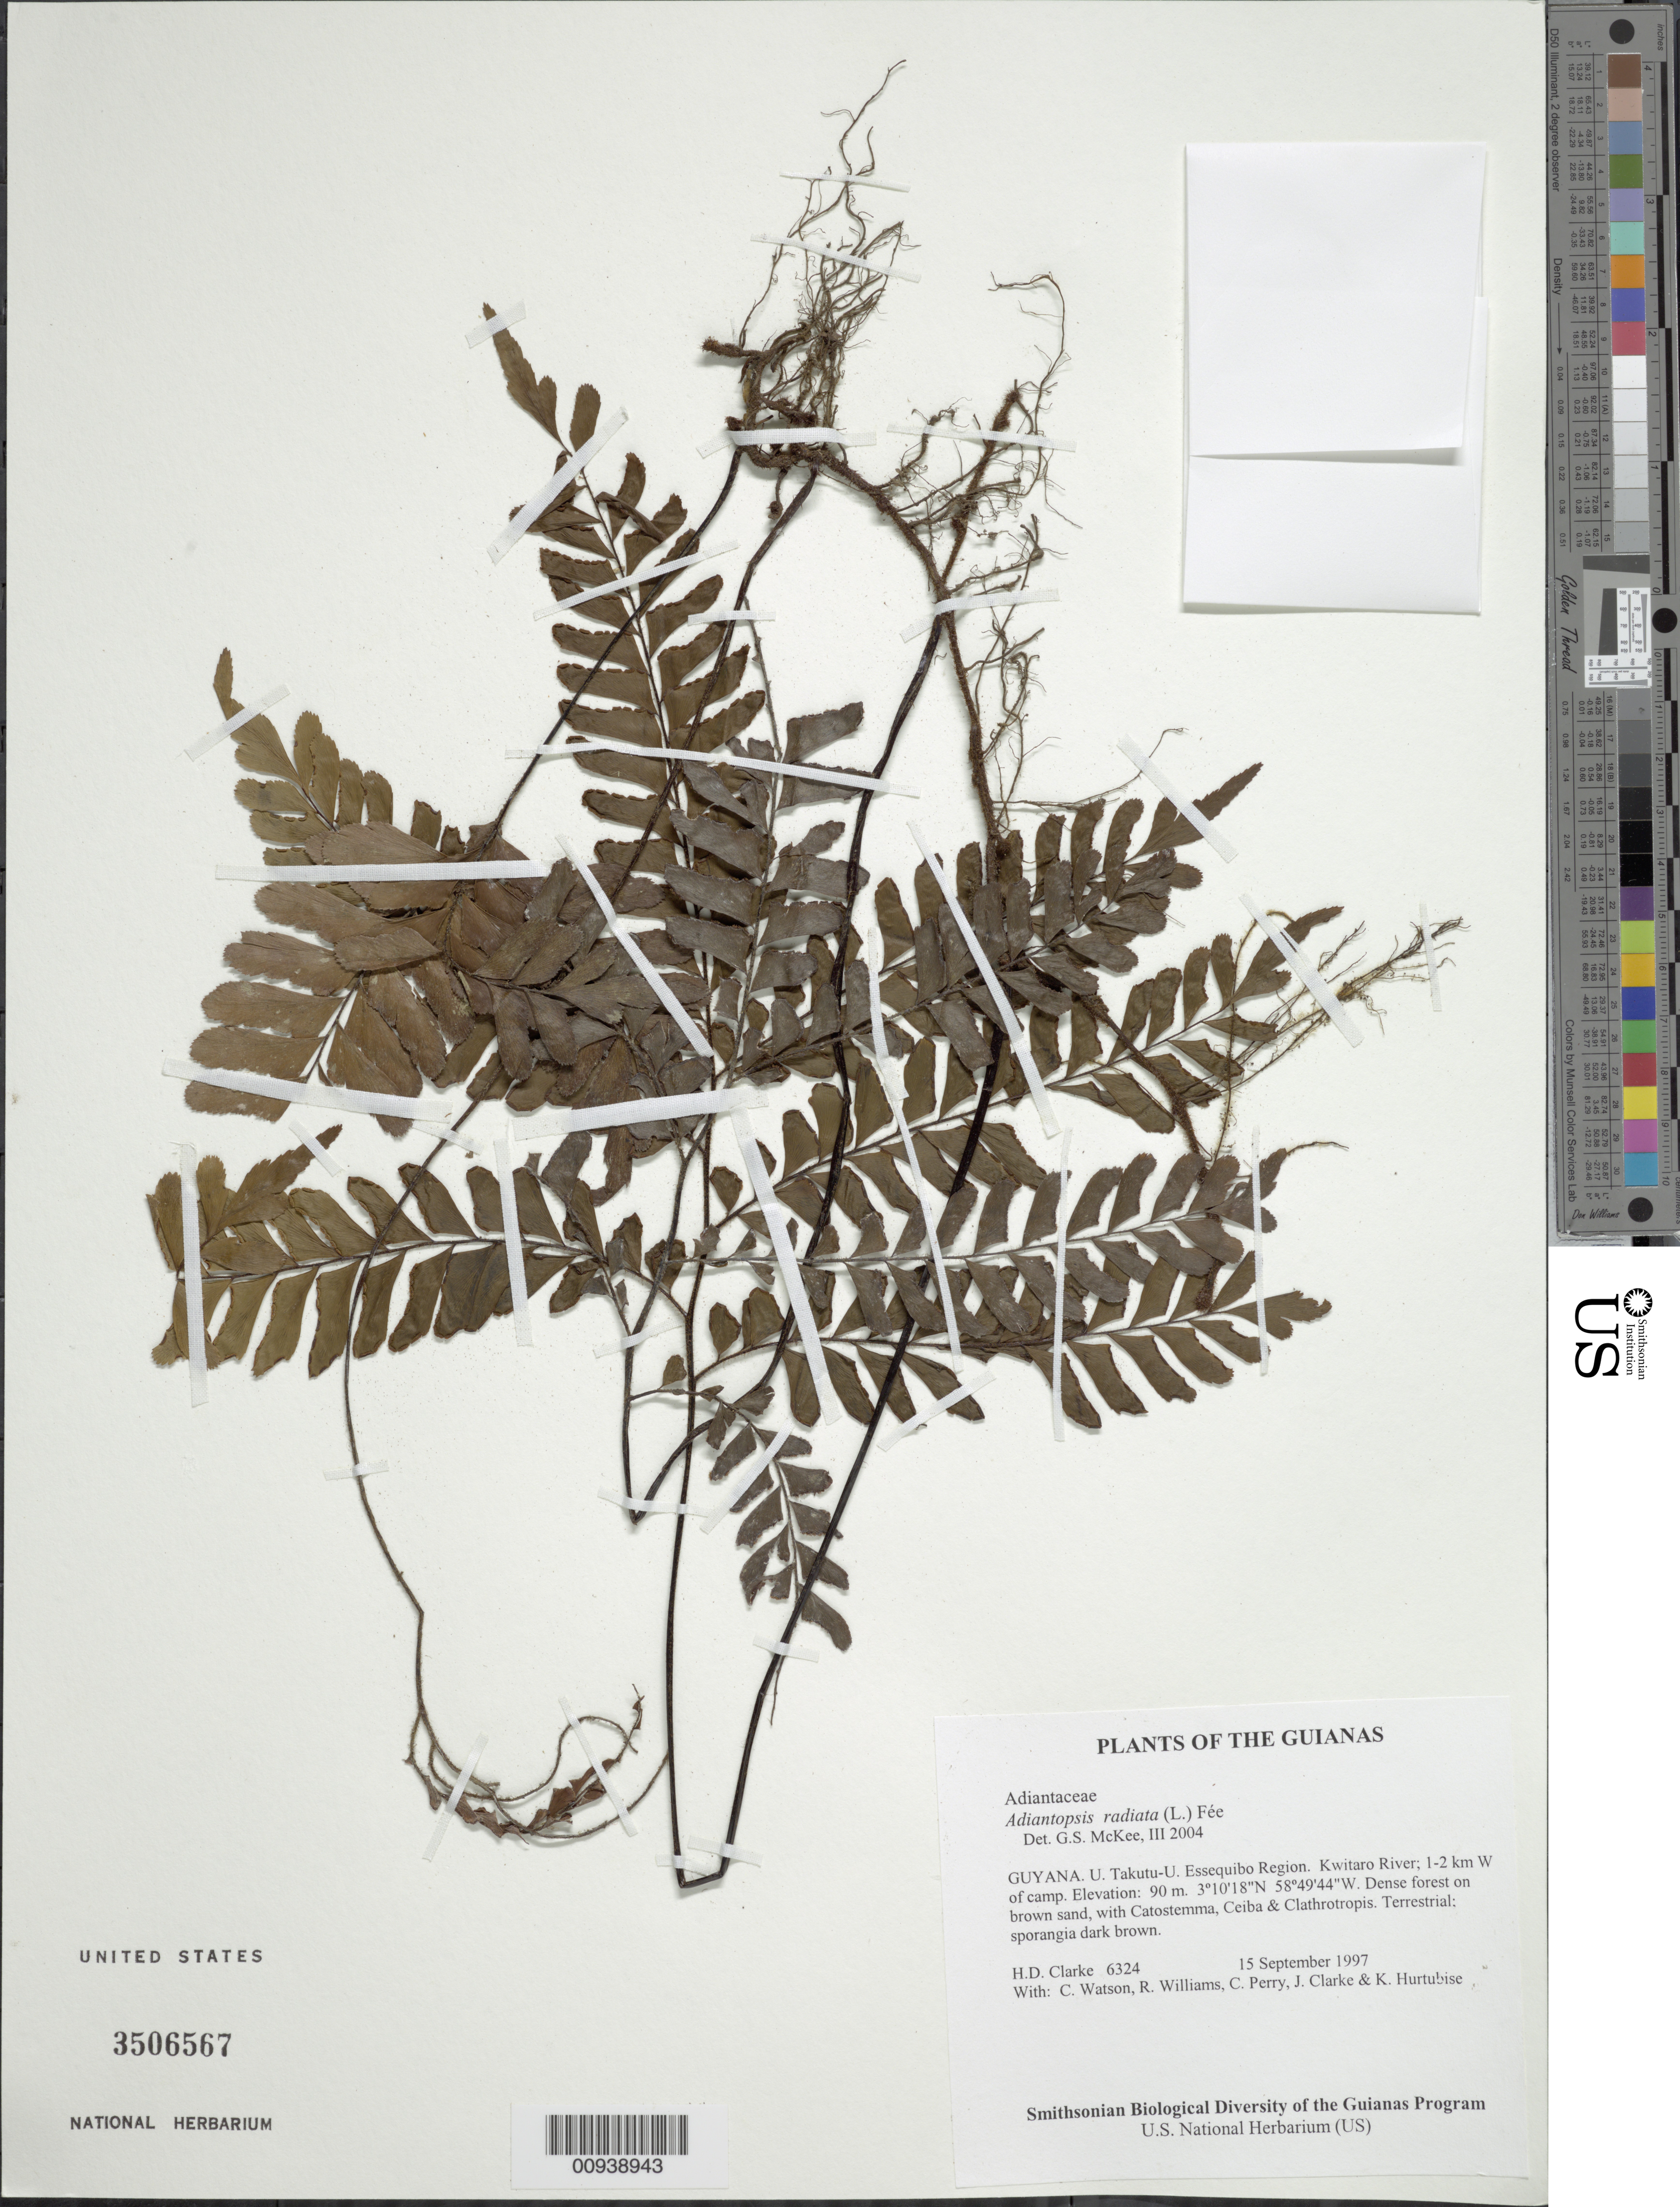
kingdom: Plantae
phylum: Tracheophyta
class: Polypodiopsida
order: Polypodiales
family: Pteridaceae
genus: Adiantum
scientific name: Adiantum sp.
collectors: H. D. Clarke, C. Watson, R. Williams, C. Perry, J. Clarke & K. Hurtubise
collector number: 6324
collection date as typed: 15 September 1997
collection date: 1997-09-15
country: Guyana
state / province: U. Takutu-U. Essequibo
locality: Kwitaro River; 1-2 km W of camp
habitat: Dense forest on brown sand, with Catostemma, Ceiba & Clathrotropis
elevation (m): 90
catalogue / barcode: US 3506567